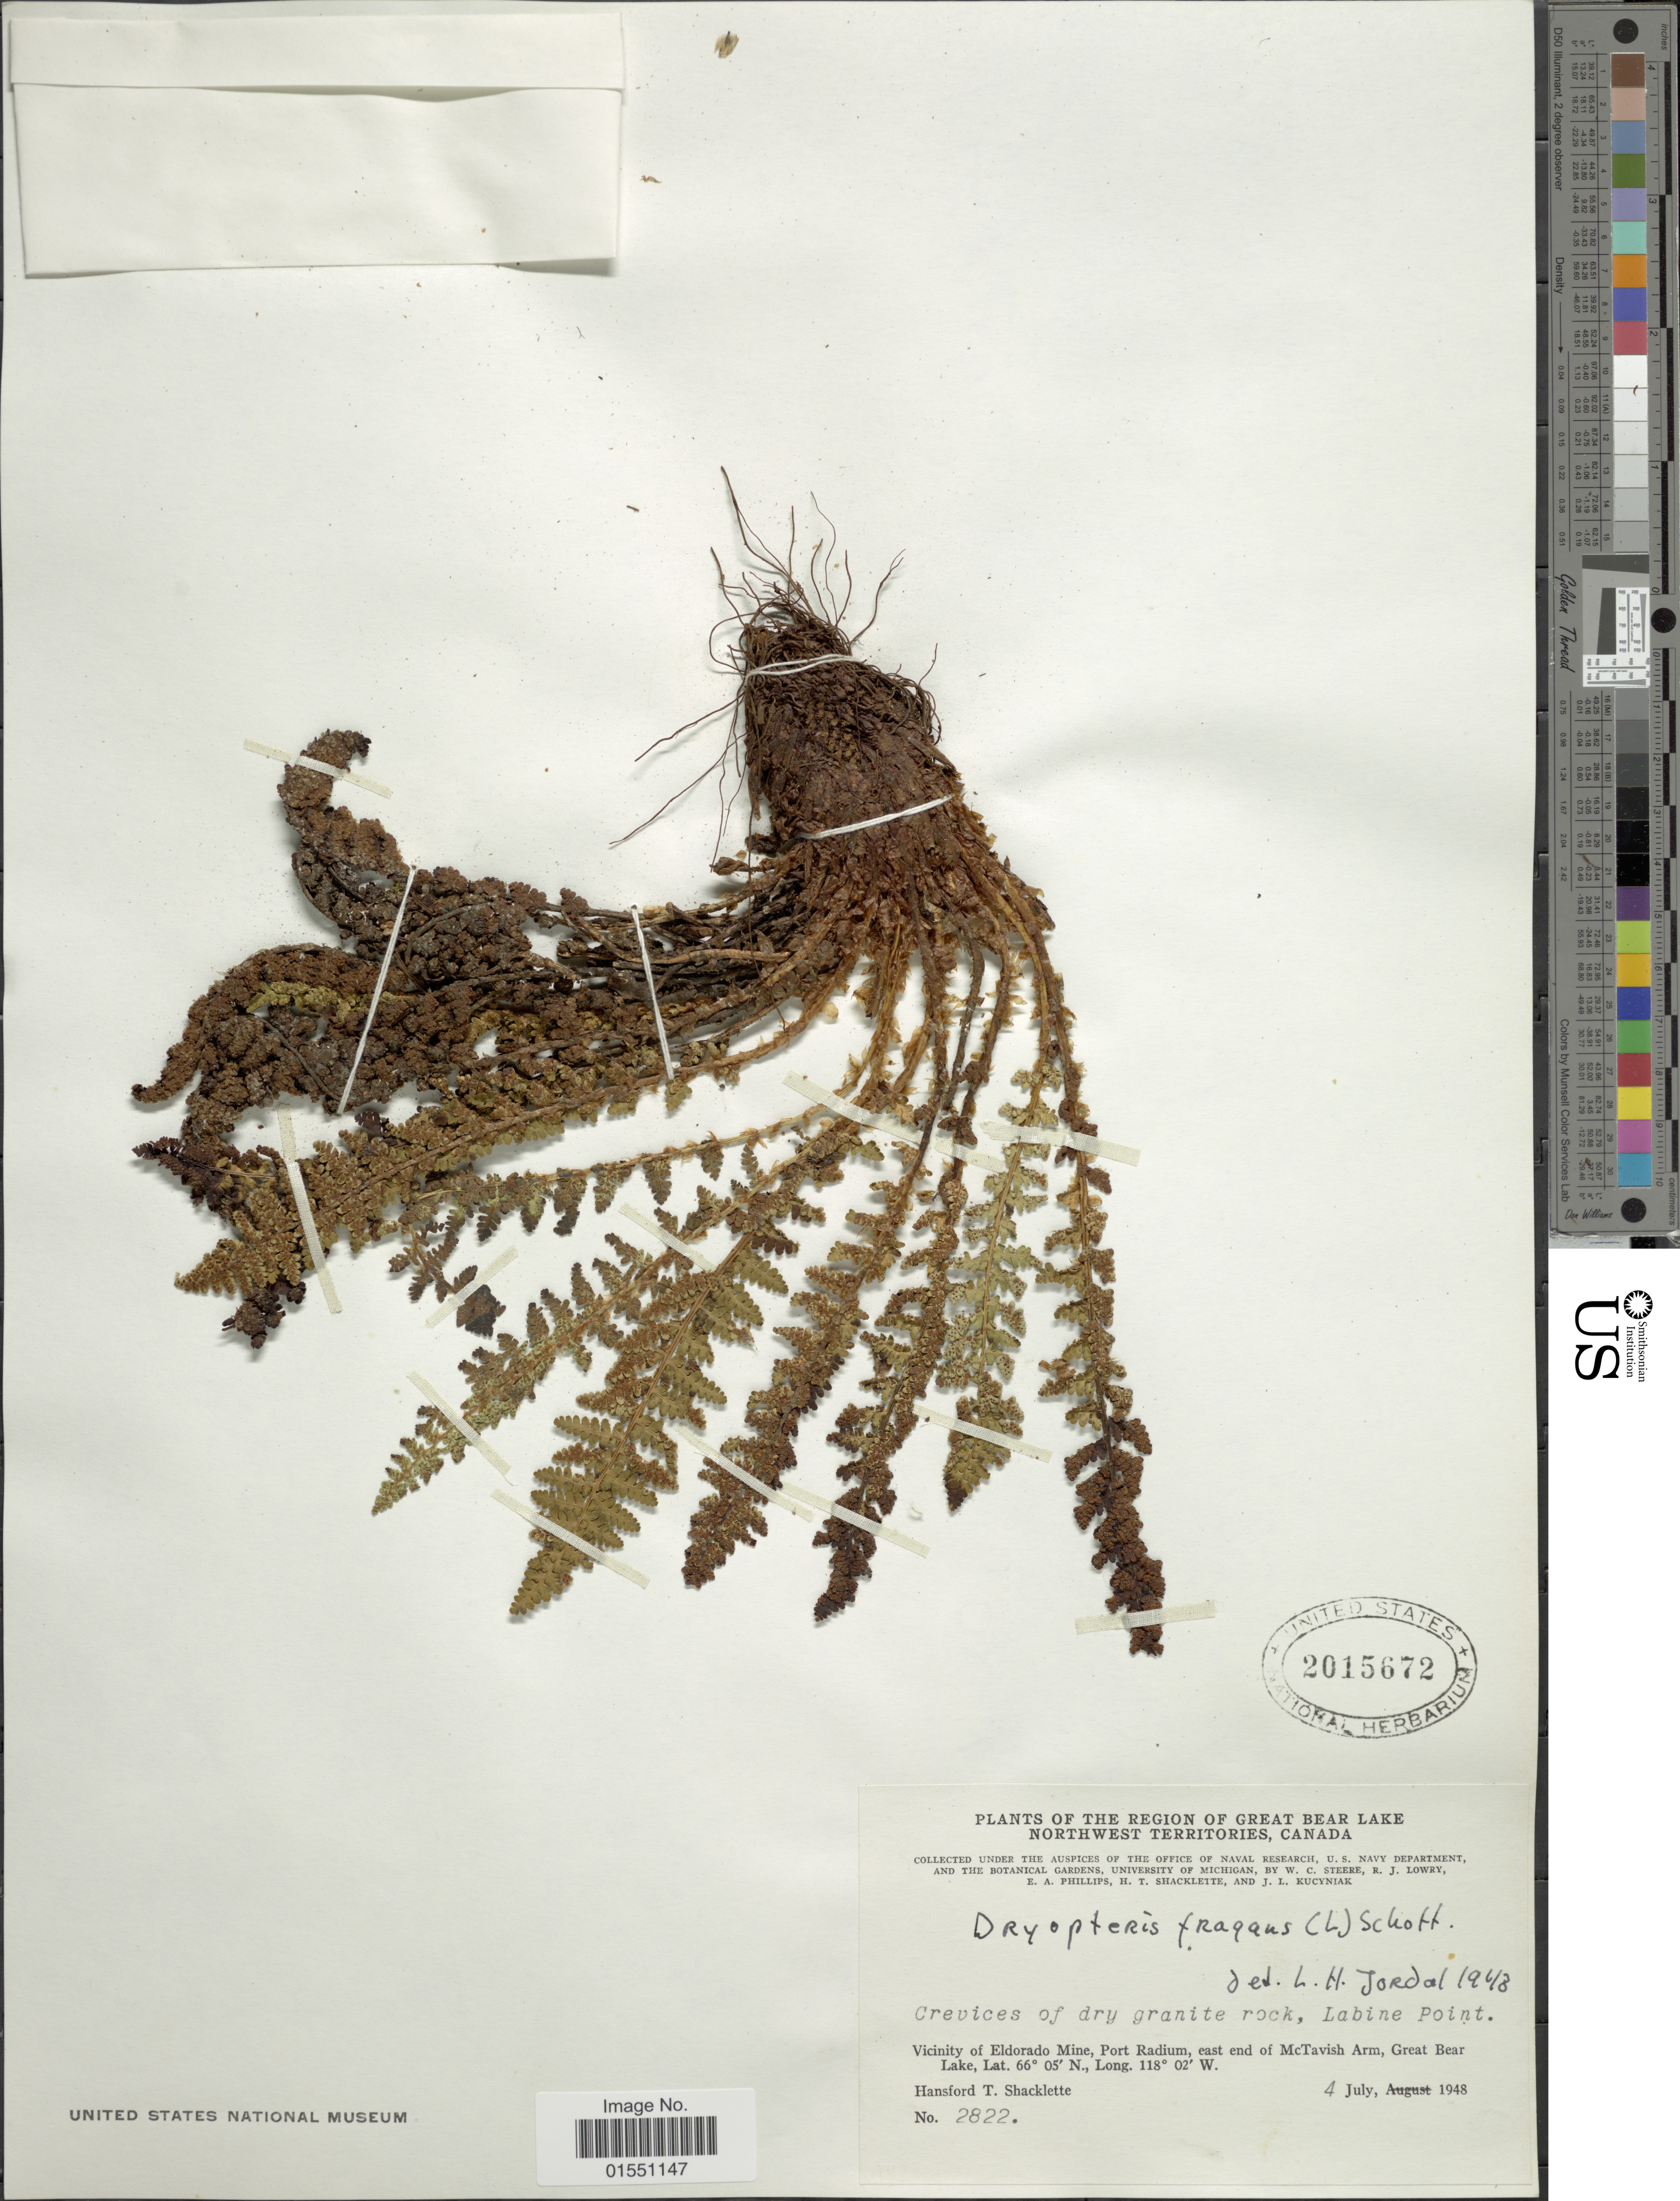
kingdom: Plantae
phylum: Tracheophyta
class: Polypodiopsida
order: Polypodiales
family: Dryopteridaceae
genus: Dryopteris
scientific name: Dryopteris fragrans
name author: (L.) Schott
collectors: H. Shacklette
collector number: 2822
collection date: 1948-07-04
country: Canada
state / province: Northwest Territories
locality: Region of Great Bear Lake. Labine Point. Vicinity of Eldorado Mine, Port Radium, east end of McTavish Arm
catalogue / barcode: US 2015672